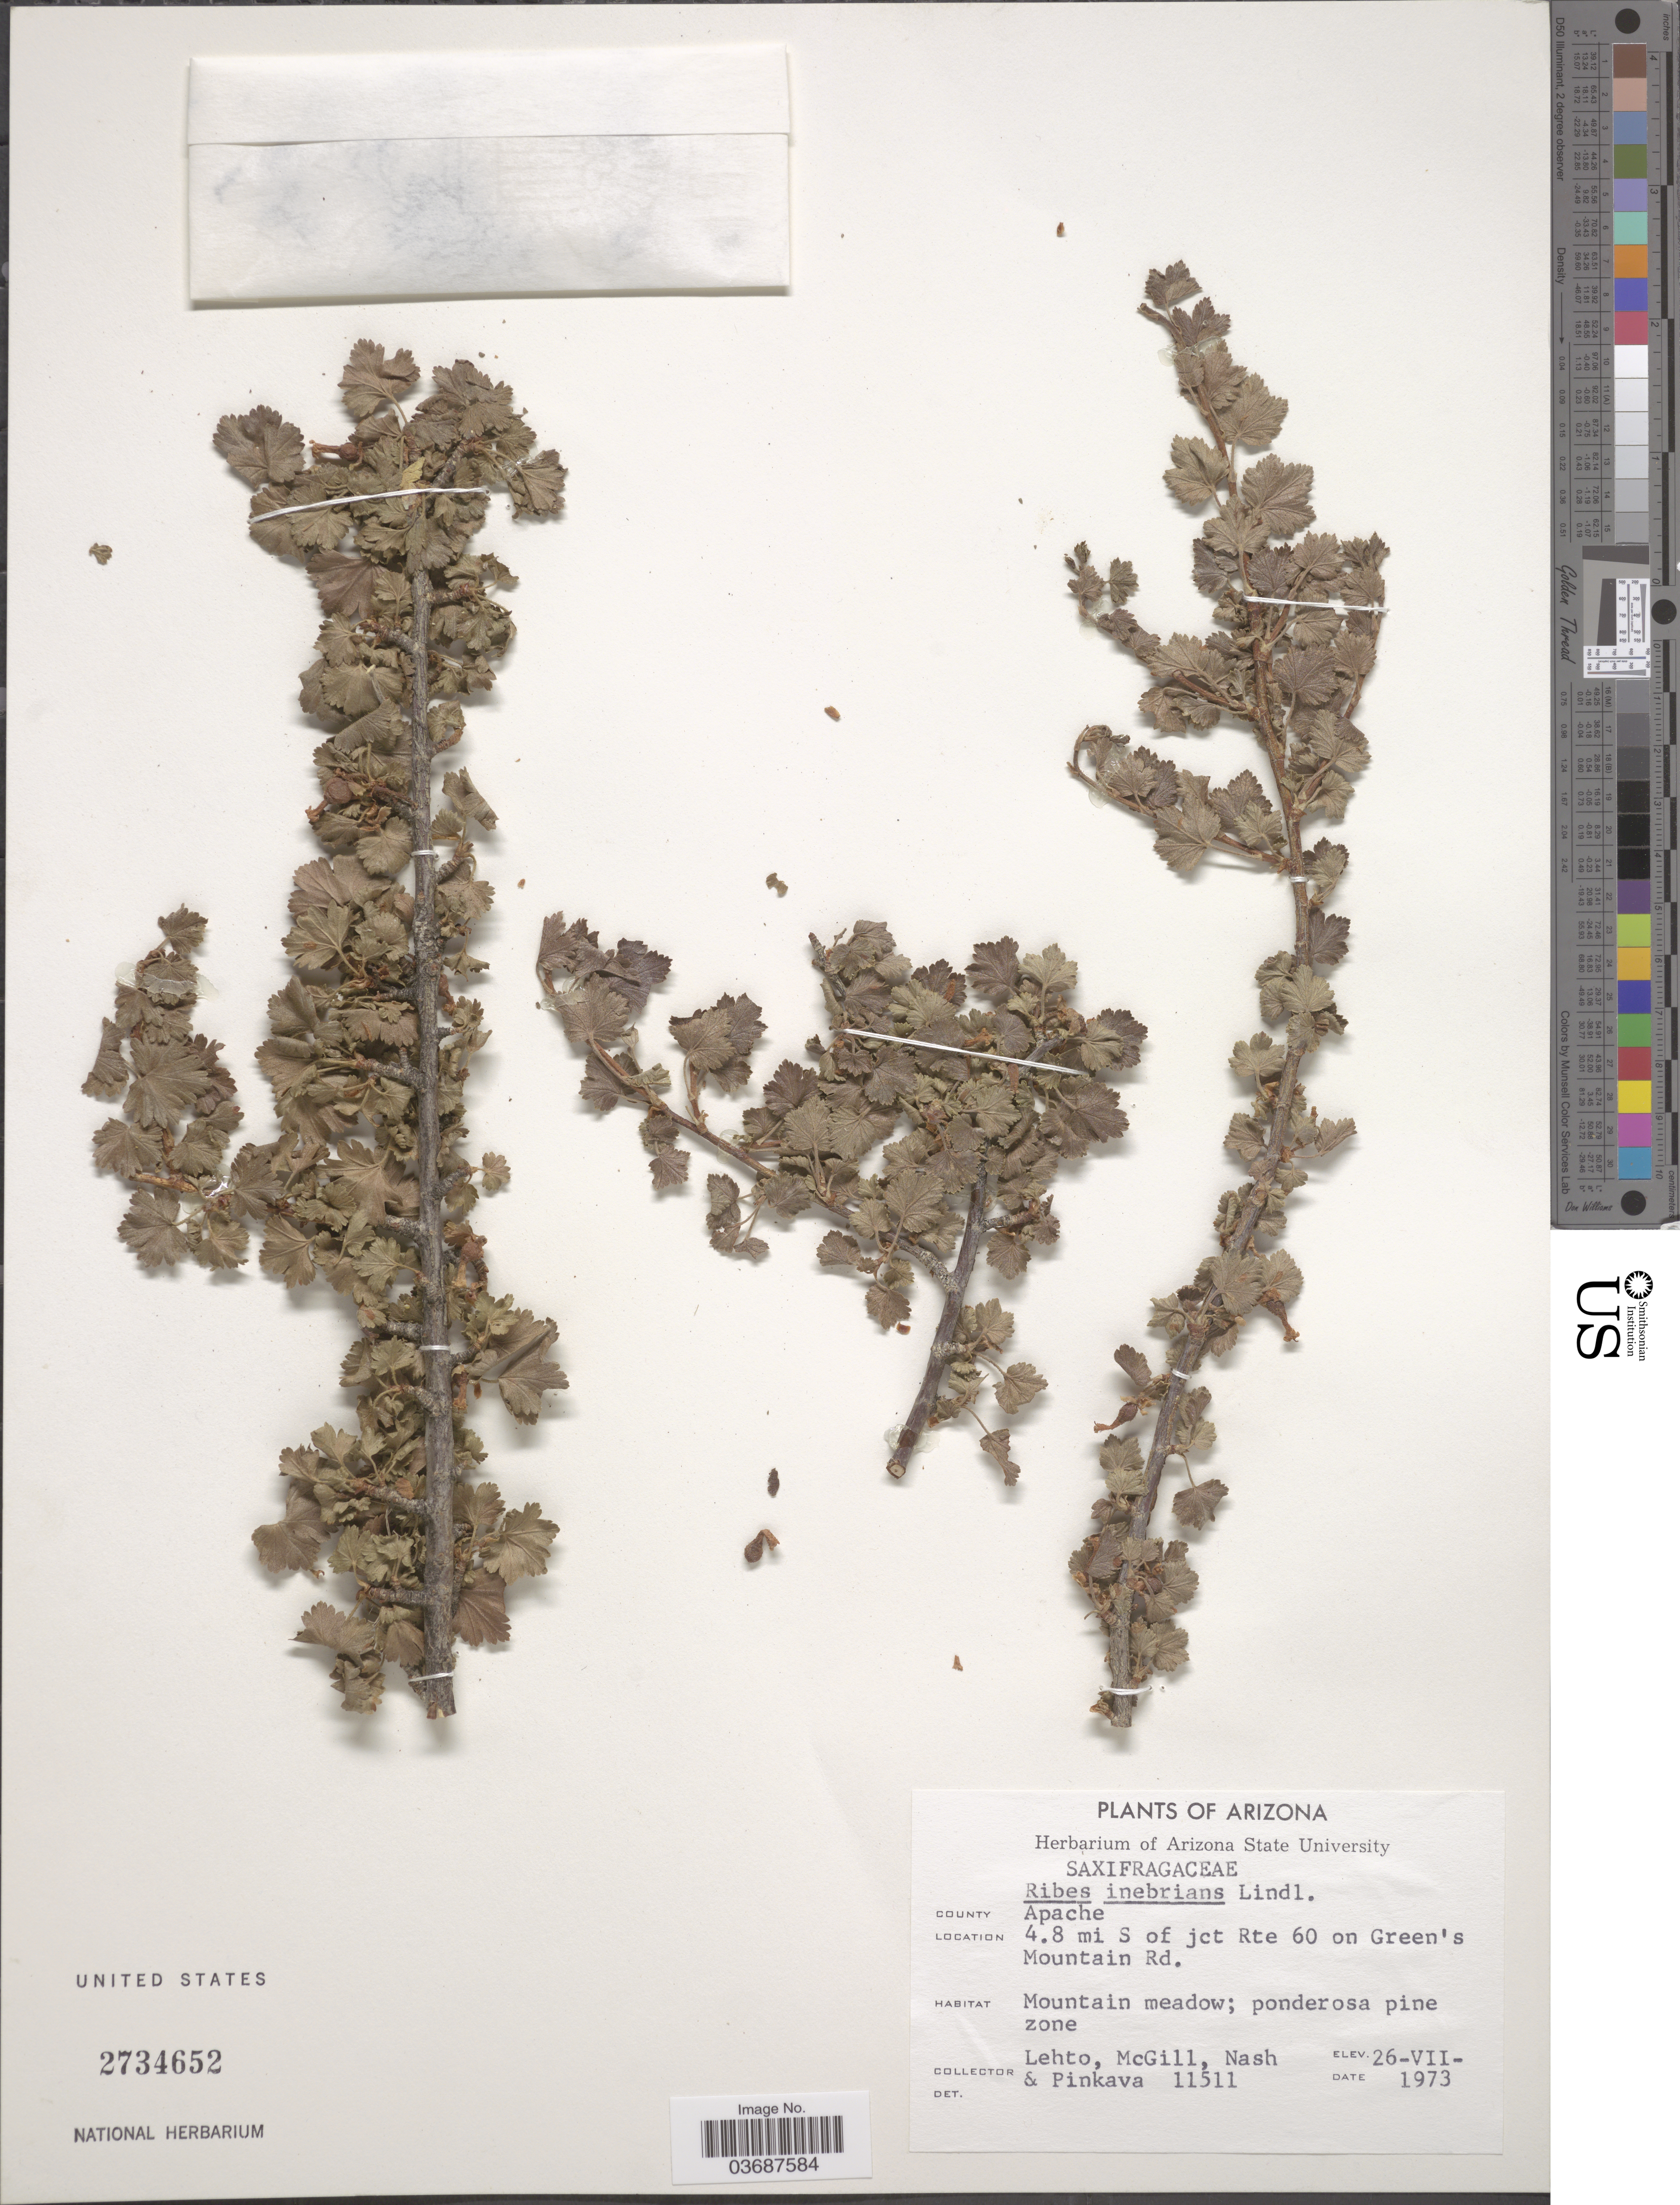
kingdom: Plantae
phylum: Tracheophyta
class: Magnoliopsida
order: Saxifragales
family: Grossulariaceae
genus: Ribes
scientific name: Ribes inebrians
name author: Lindl.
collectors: -. Lehto, -. McGill, -- Nash & -. Pinkava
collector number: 11511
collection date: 1973-07-26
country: United States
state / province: Arizona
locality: County Apache. 4.8 mi S of jct Rte 60 on Green's Mountain Rd.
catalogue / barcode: US 2734652